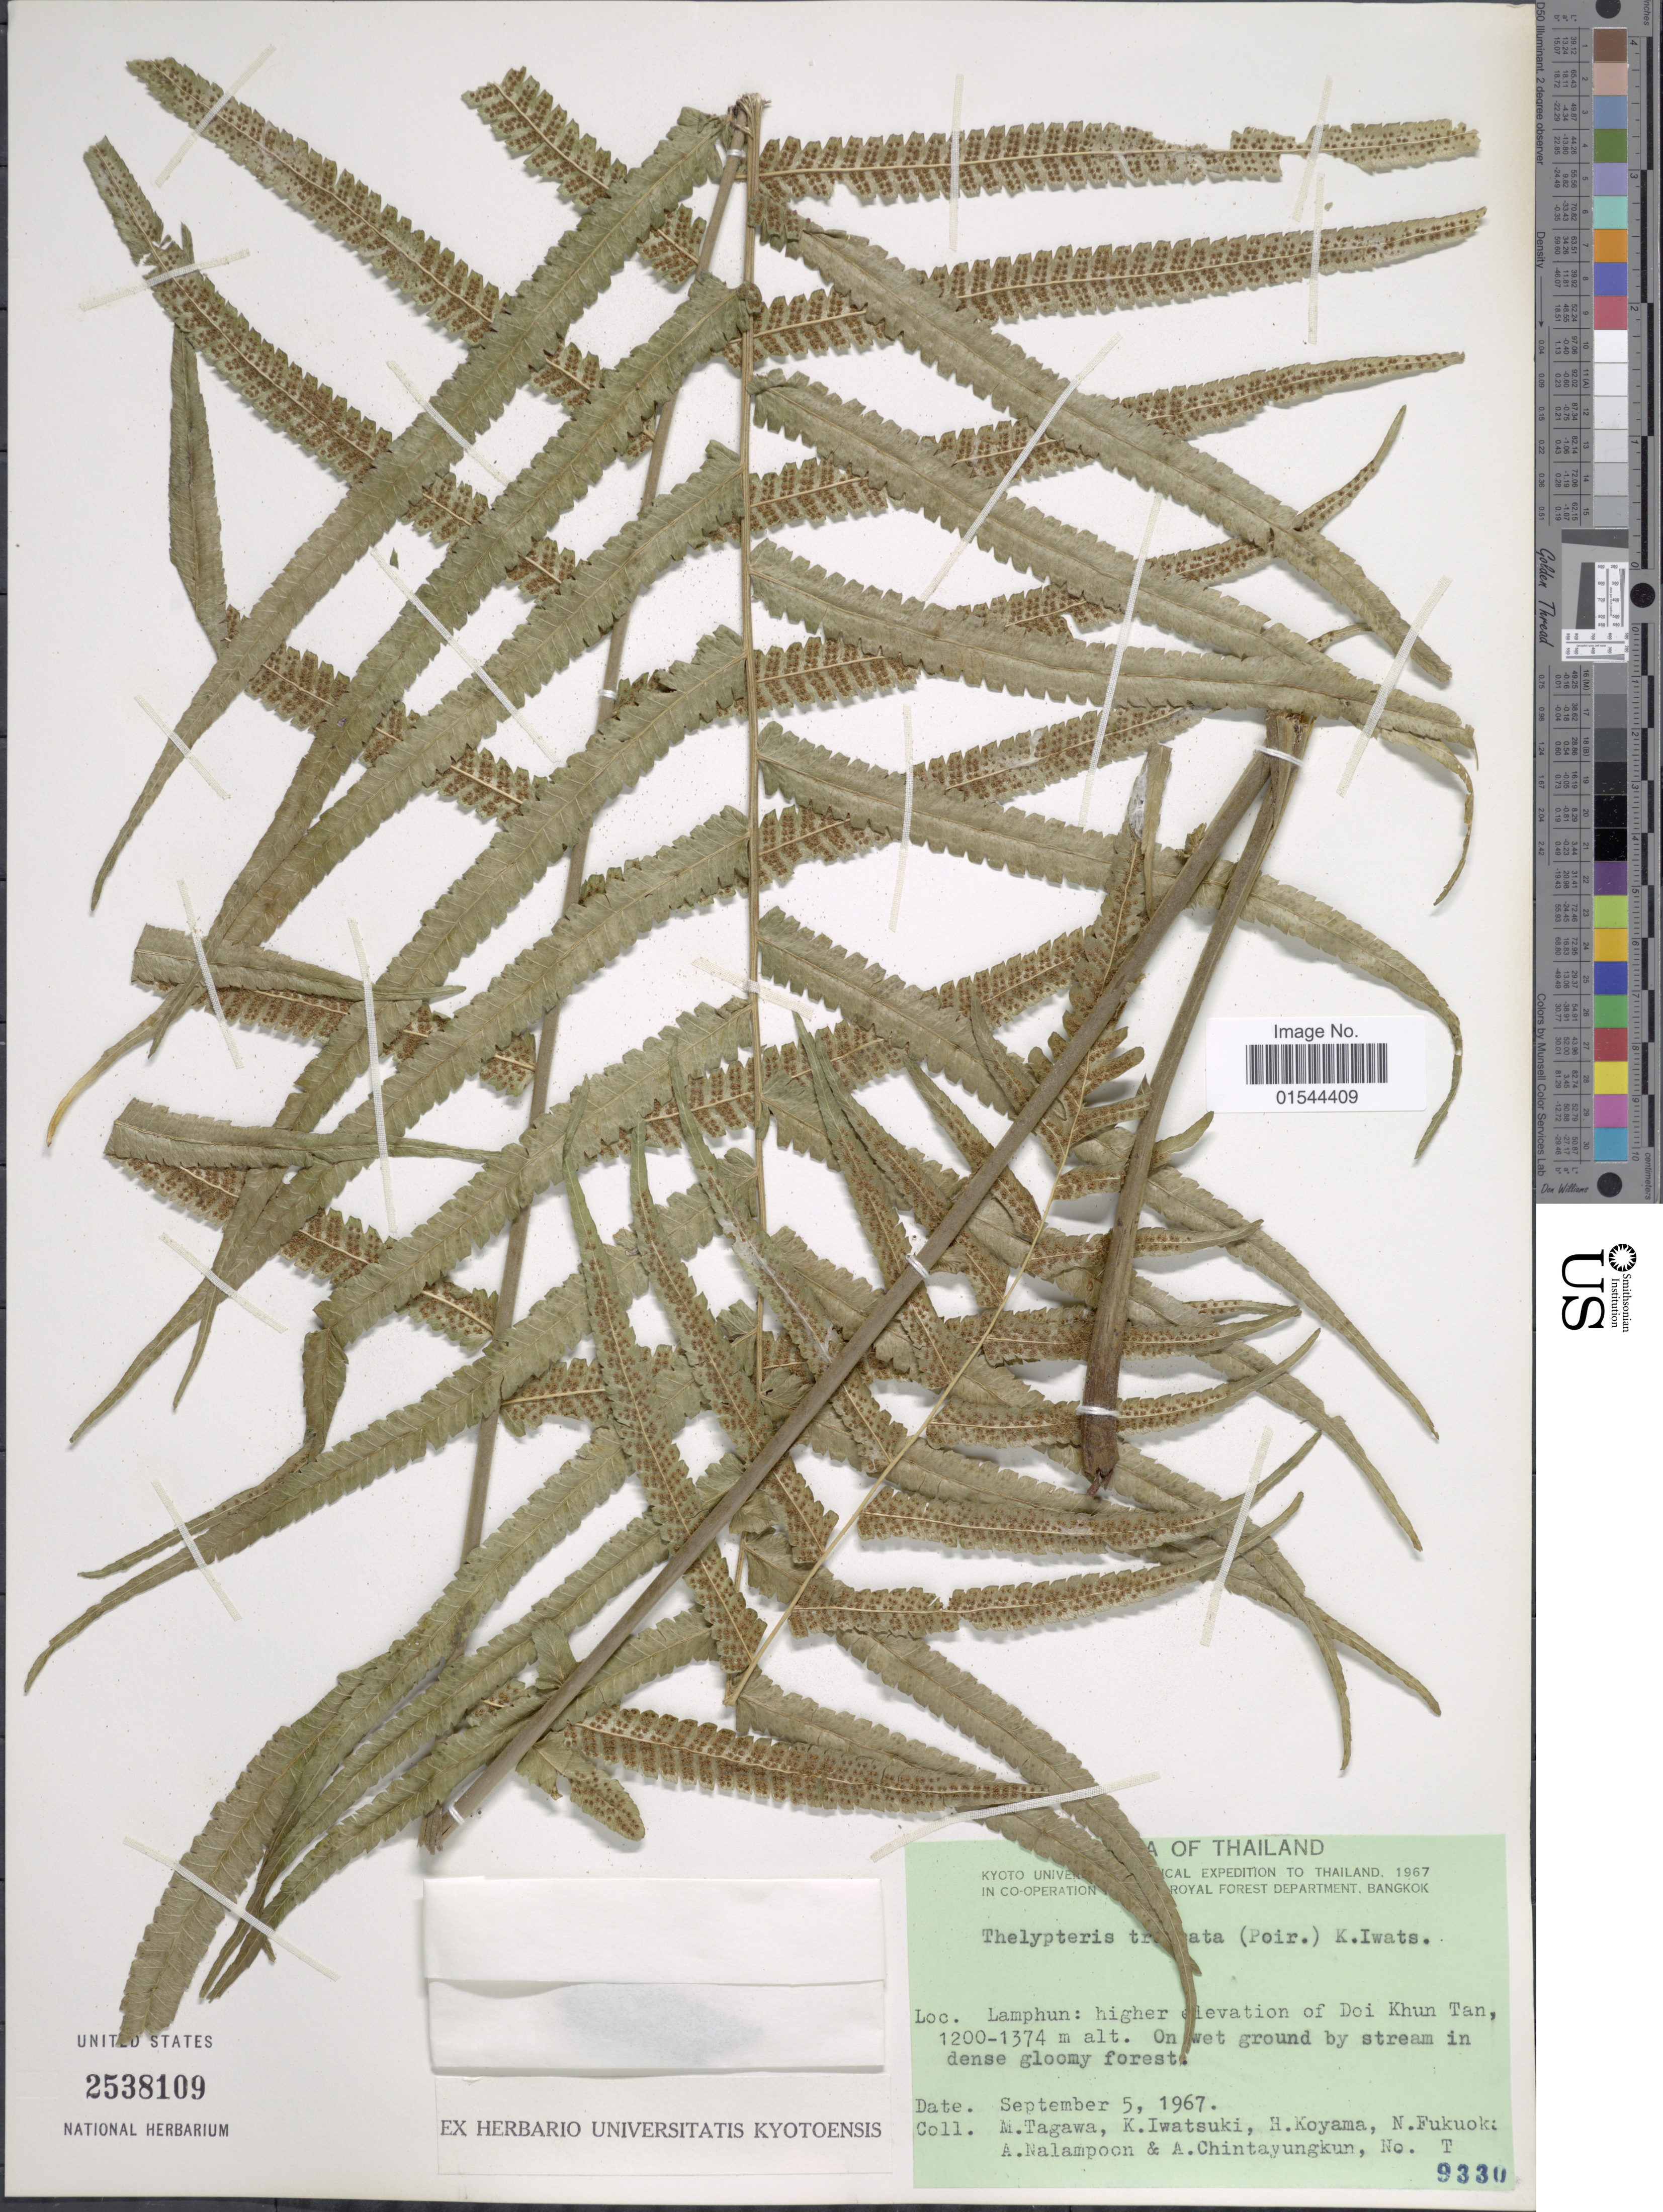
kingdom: Plantae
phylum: Tracheophyta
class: Polypodiopsida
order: Polypodiales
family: Thelypteridaceae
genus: Pneumatopteris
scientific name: Pneumatopteris truncata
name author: (Poir.) Holttum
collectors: M. Tagawa, K. Iwatsuki, H. Koyama, N. Fukuoka & et al.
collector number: T9330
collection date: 1967-09-05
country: Thailand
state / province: Lamphun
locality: Lamphun: higher elevation of Doi Khun Tan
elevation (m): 1200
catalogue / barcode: US 2538109